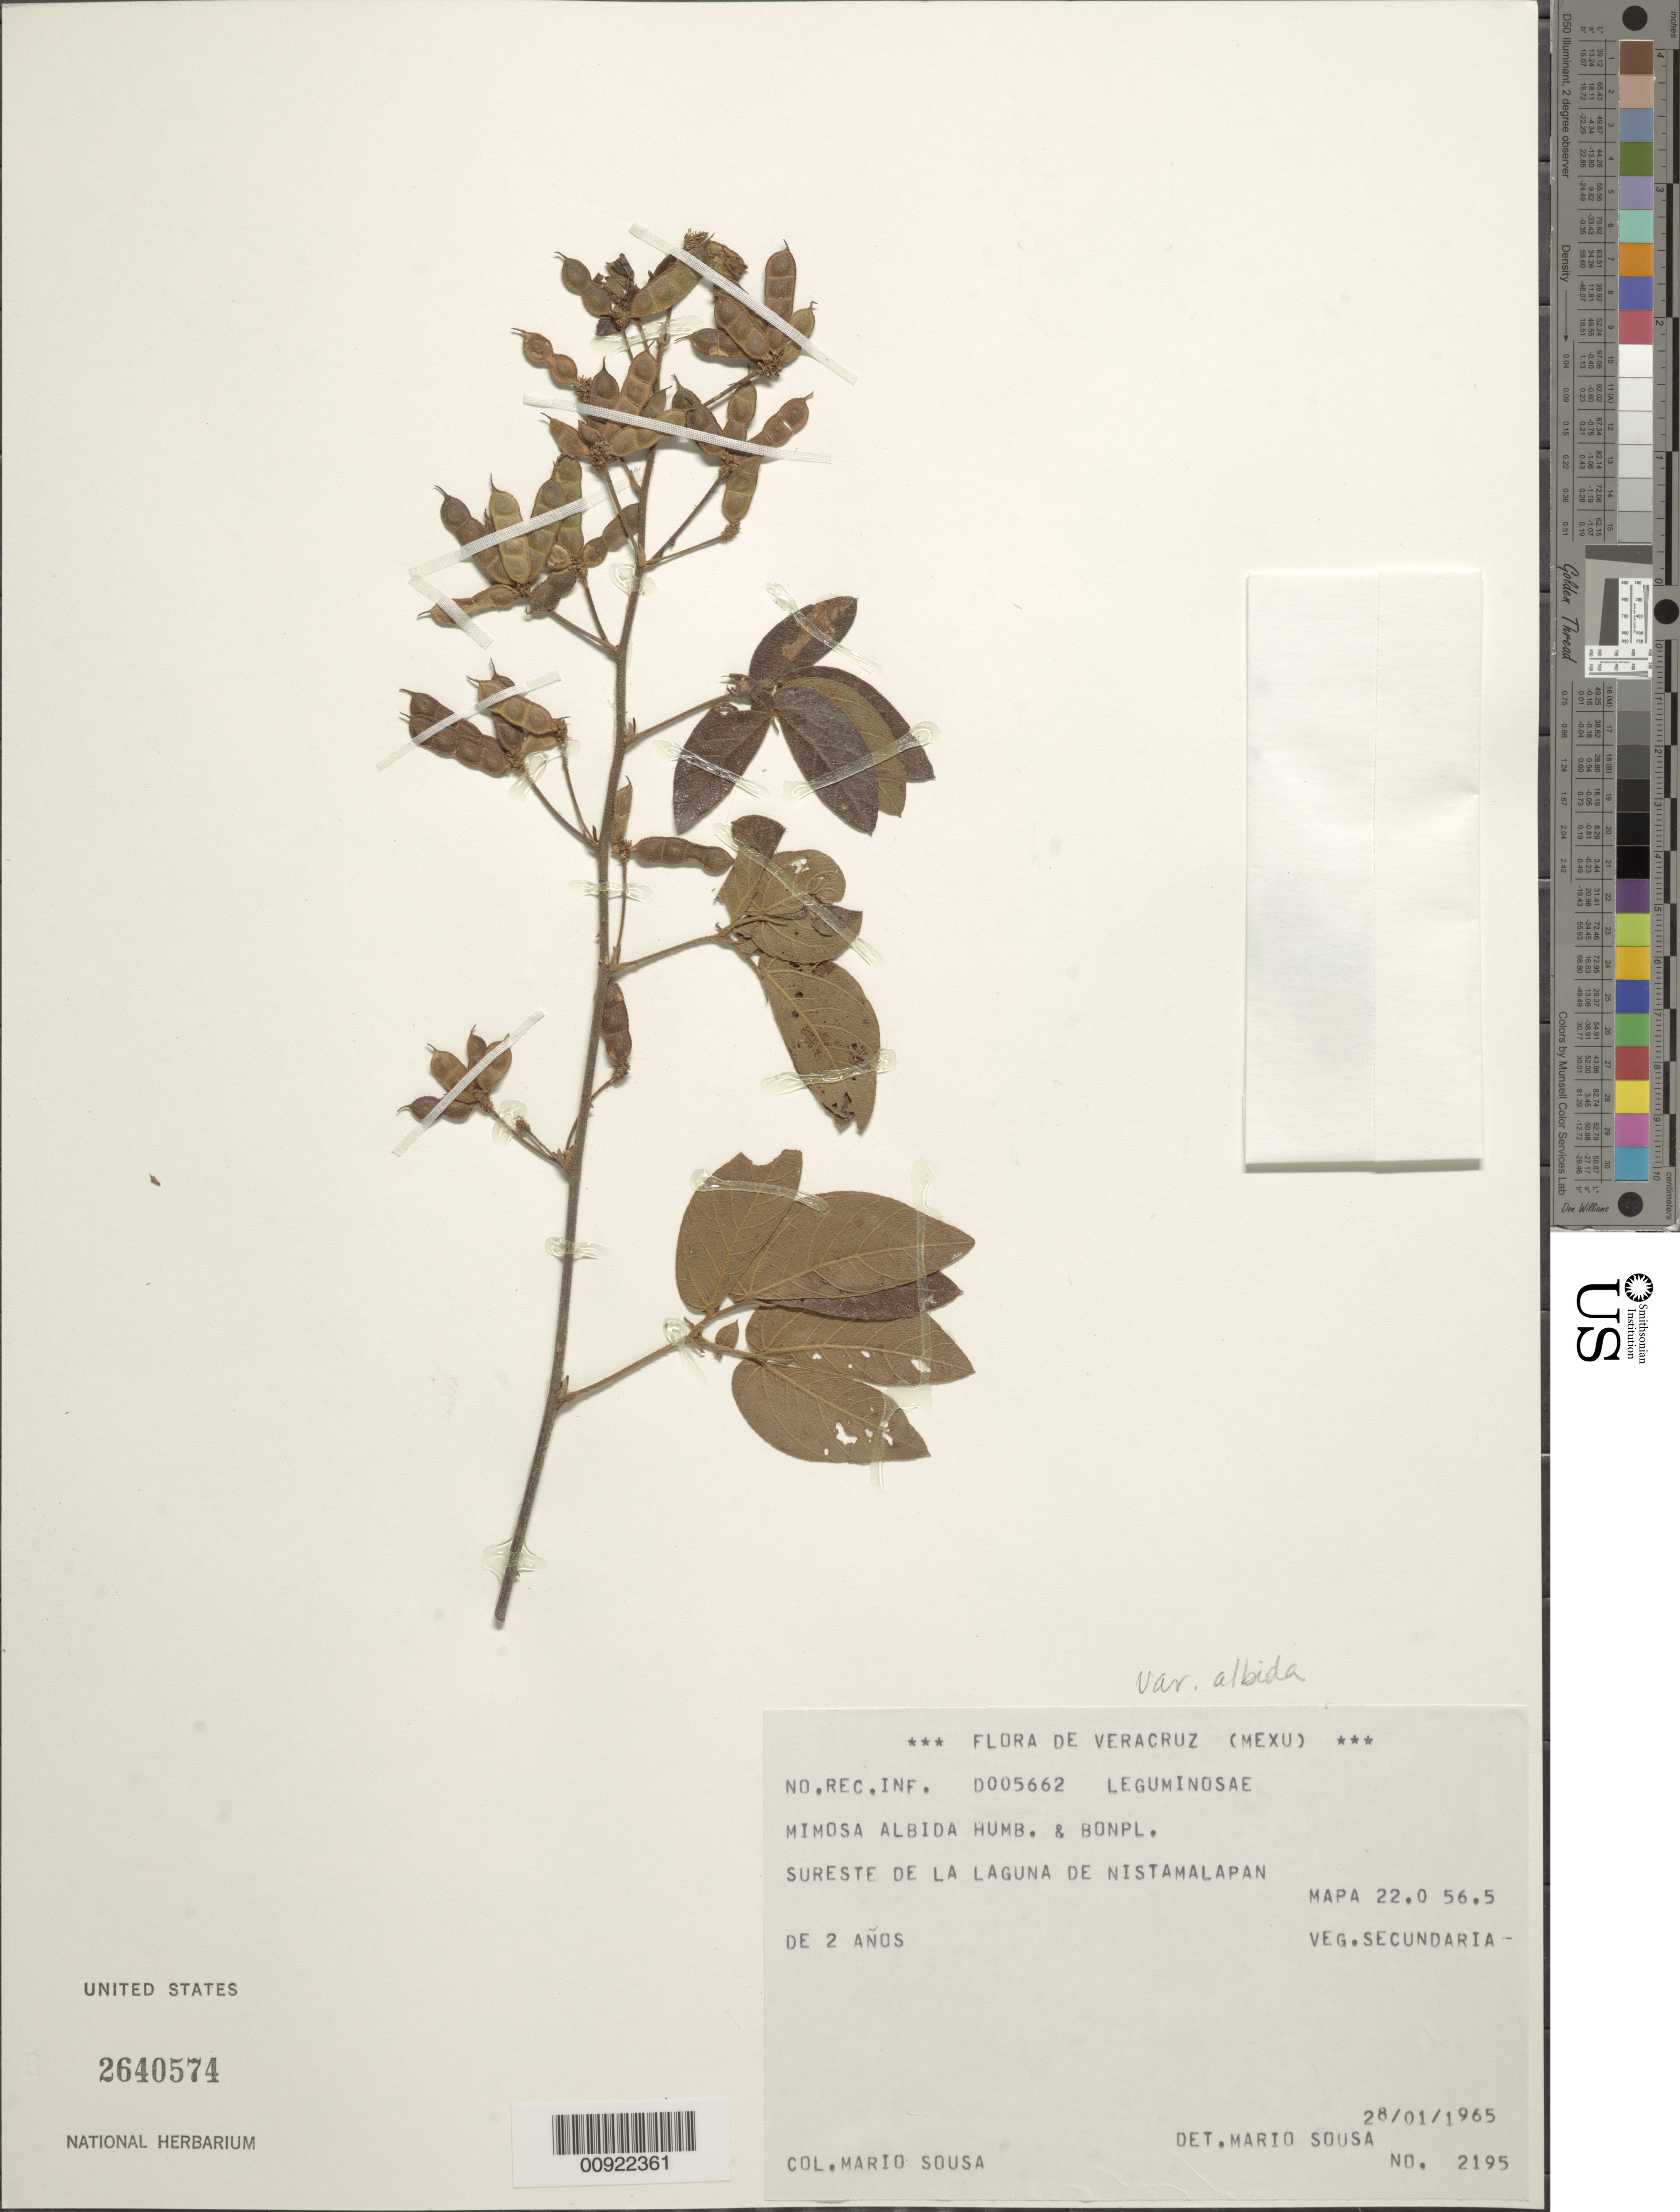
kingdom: Plantae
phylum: Tracheophyta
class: Magnoliopsida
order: Fabales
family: Fabaceae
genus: Mimosa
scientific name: Mimosa albida var. albida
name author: Humb. & Bonpl. ex Willd.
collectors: M. Sousa S.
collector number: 2195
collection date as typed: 28 Jan 1965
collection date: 1965-01-28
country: Mexico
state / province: Veracruz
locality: Edo. Veracruz: Sureste de la Laguna de Nistamalapan. Mapa 22.0/56.5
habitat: Veg. secundaria de 2 años.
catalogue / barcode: US 2640574